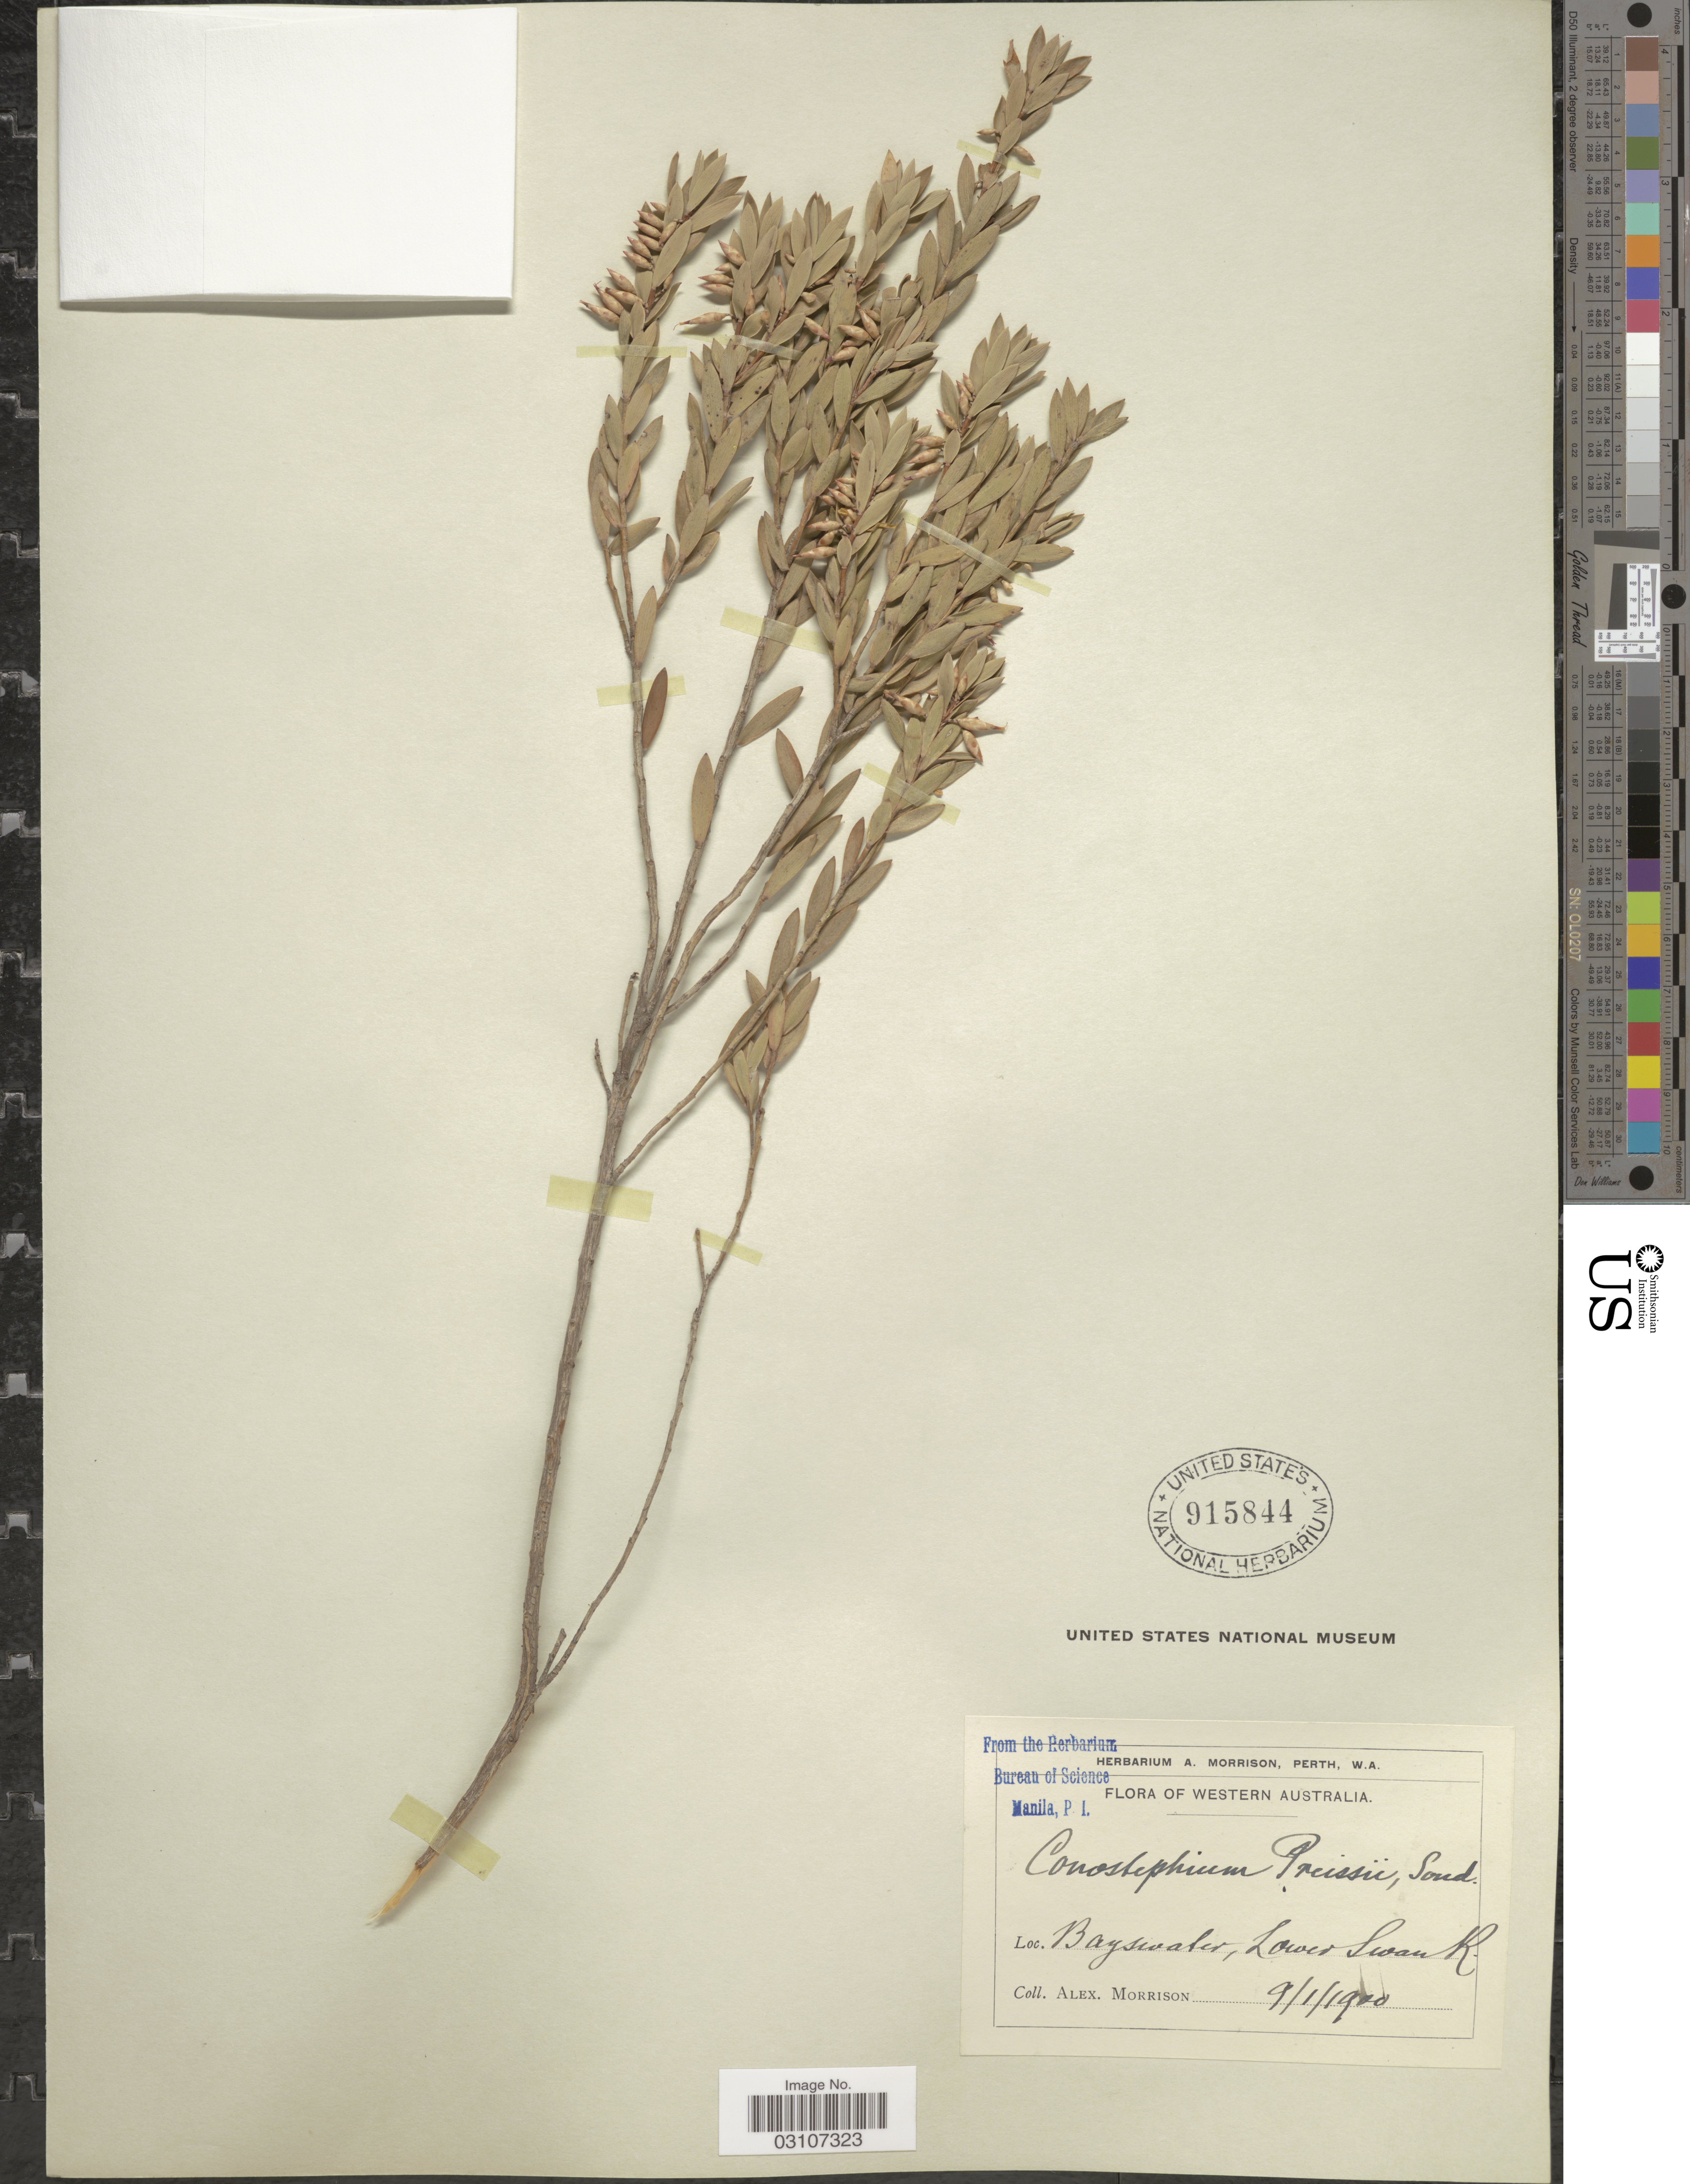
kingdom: Plantae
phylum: Tracheophyta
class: Magnoliopsida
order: Ericales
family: Ericaceae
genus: Conostephium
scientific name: Conostephium preisii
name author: Sond.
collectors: A. Morrison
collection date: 1900-01-09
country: Australia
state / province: Western Australia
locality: Bayswater, Lower Swan R.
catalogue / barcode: US 915844